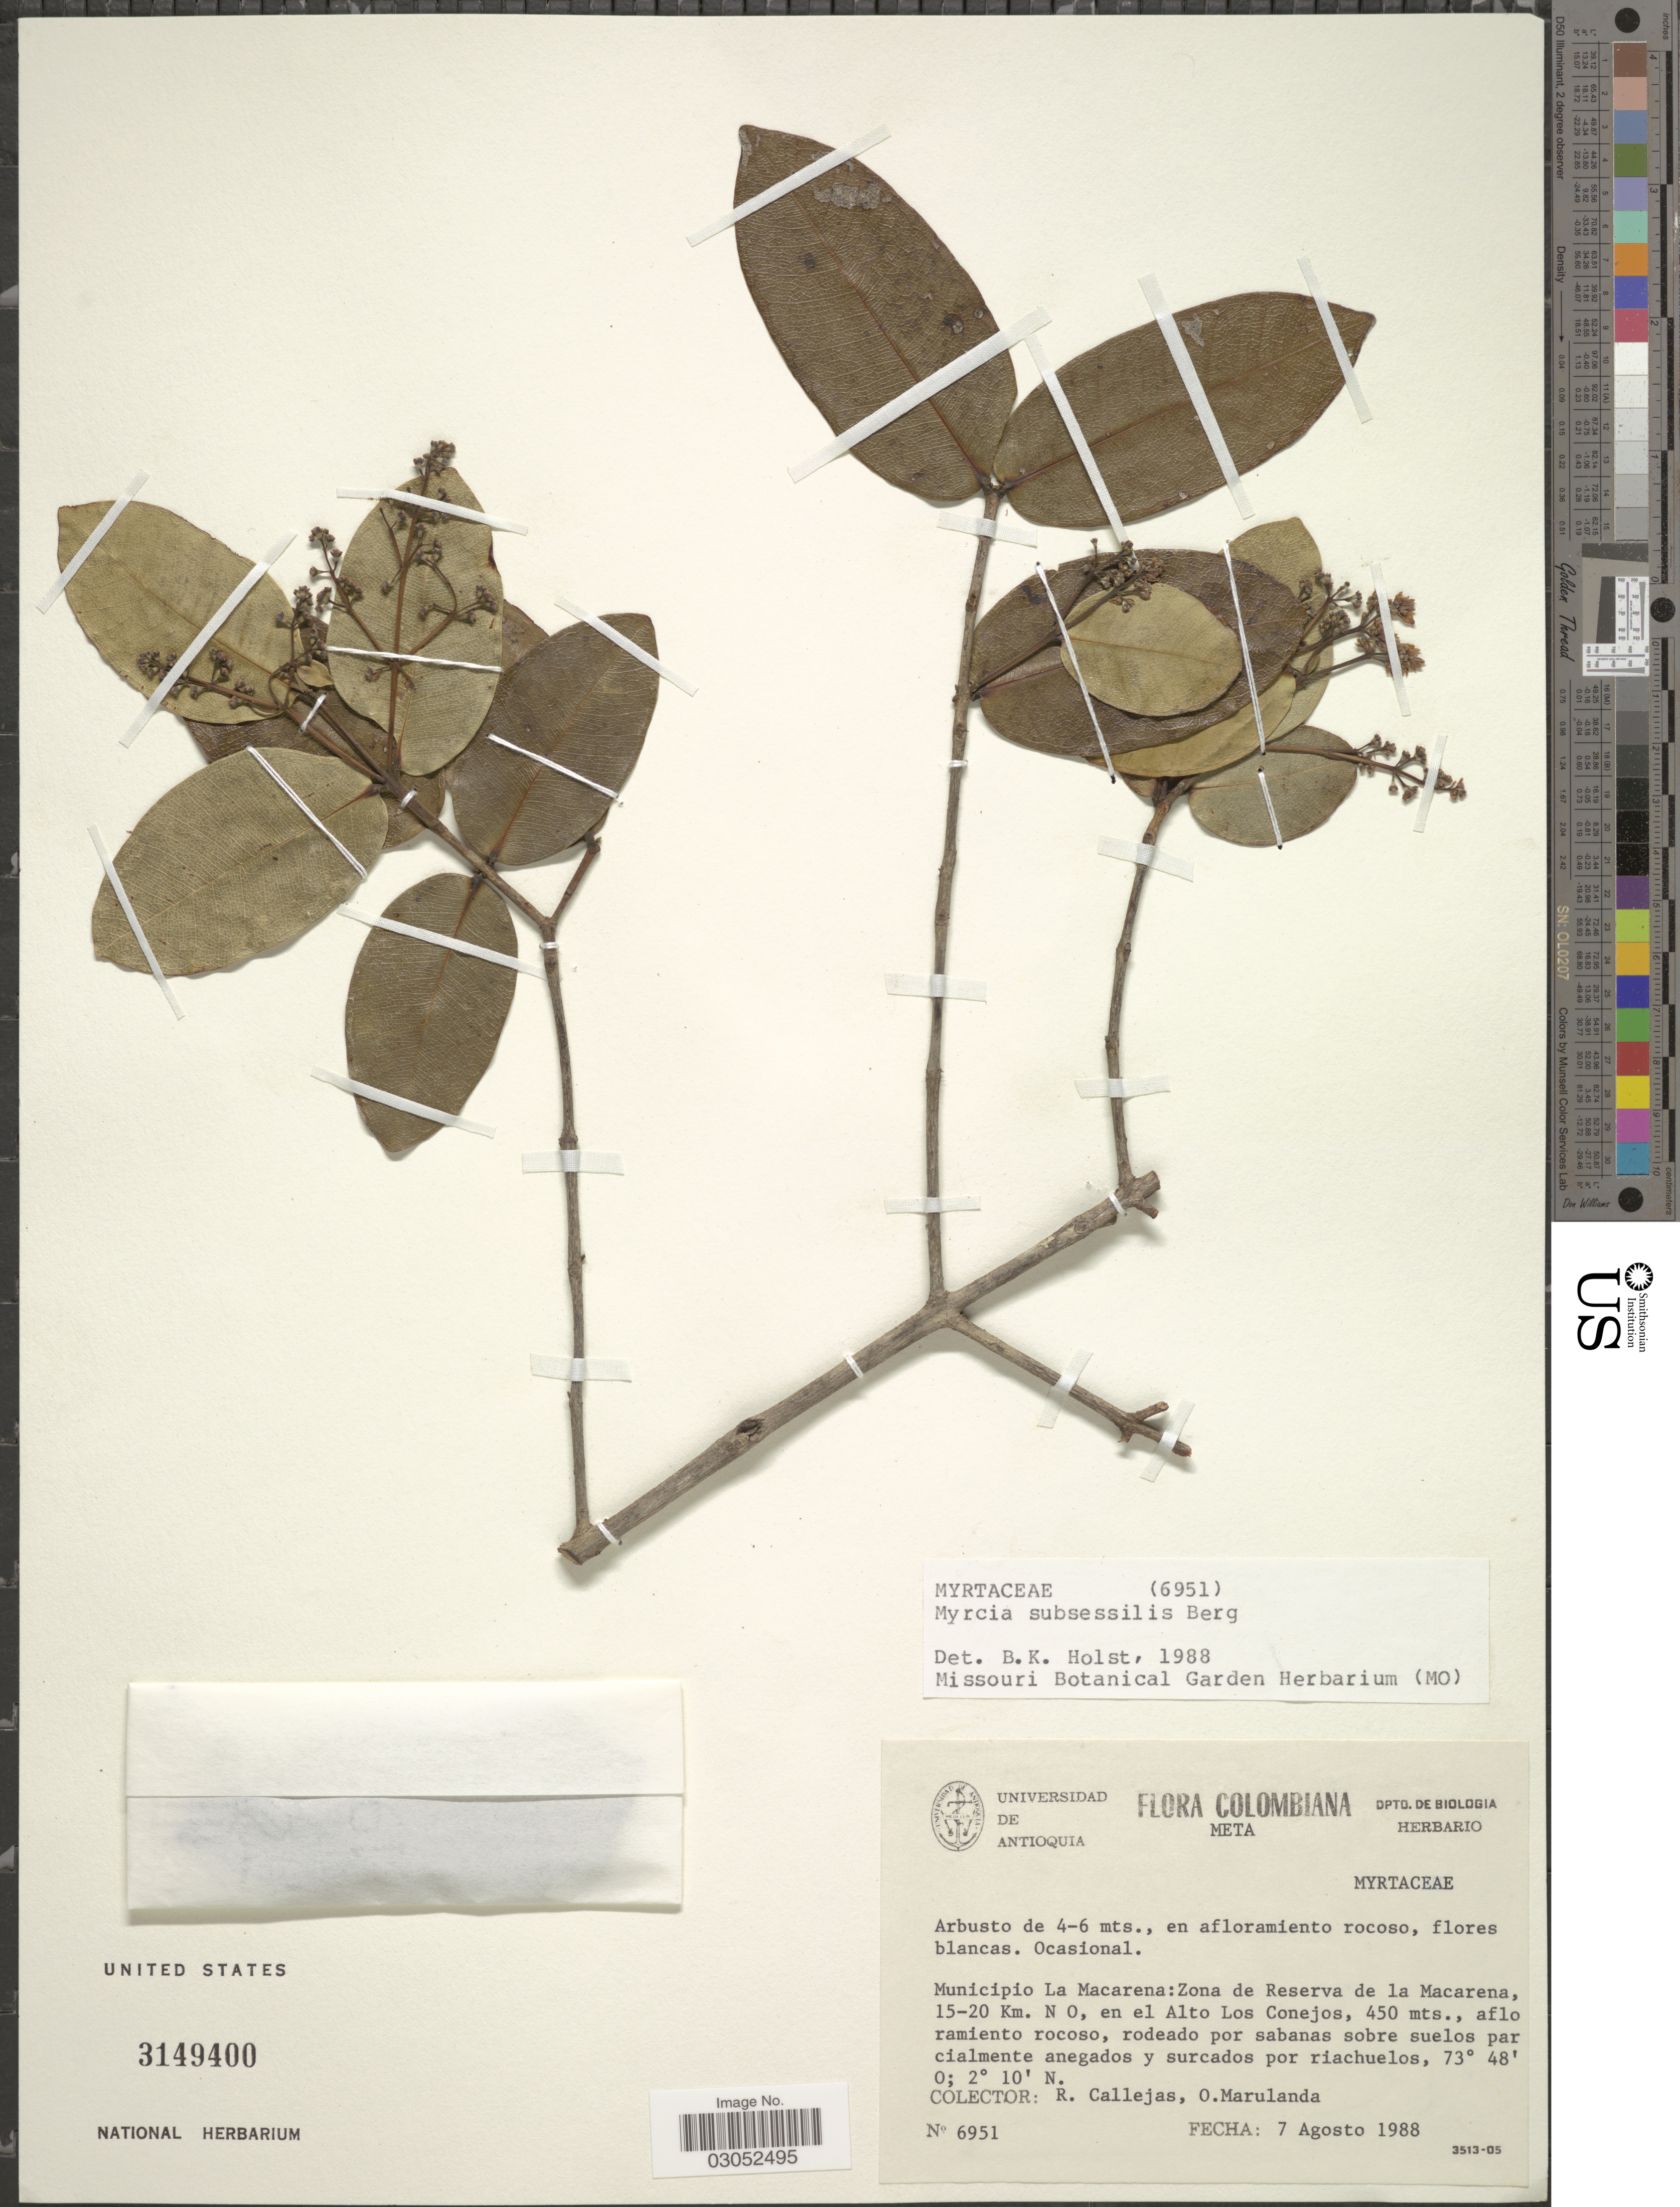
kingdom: Plantae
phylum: Tracheophyta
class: Magnoliopsida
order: Myrtales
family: Myrtaceae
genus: Myrcia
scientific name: Myrcia subsessilis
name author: O. Berg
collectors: R. Callejas & O. Marulanda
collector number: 6951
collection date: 1988-08-07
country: Colombia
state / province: Meta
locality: Municipio La Macarena: Zona de Reserva de la Macarena, 15-20 Km. N O, en el Alto Los Conejos.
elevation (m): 450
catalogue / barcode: US 3149400